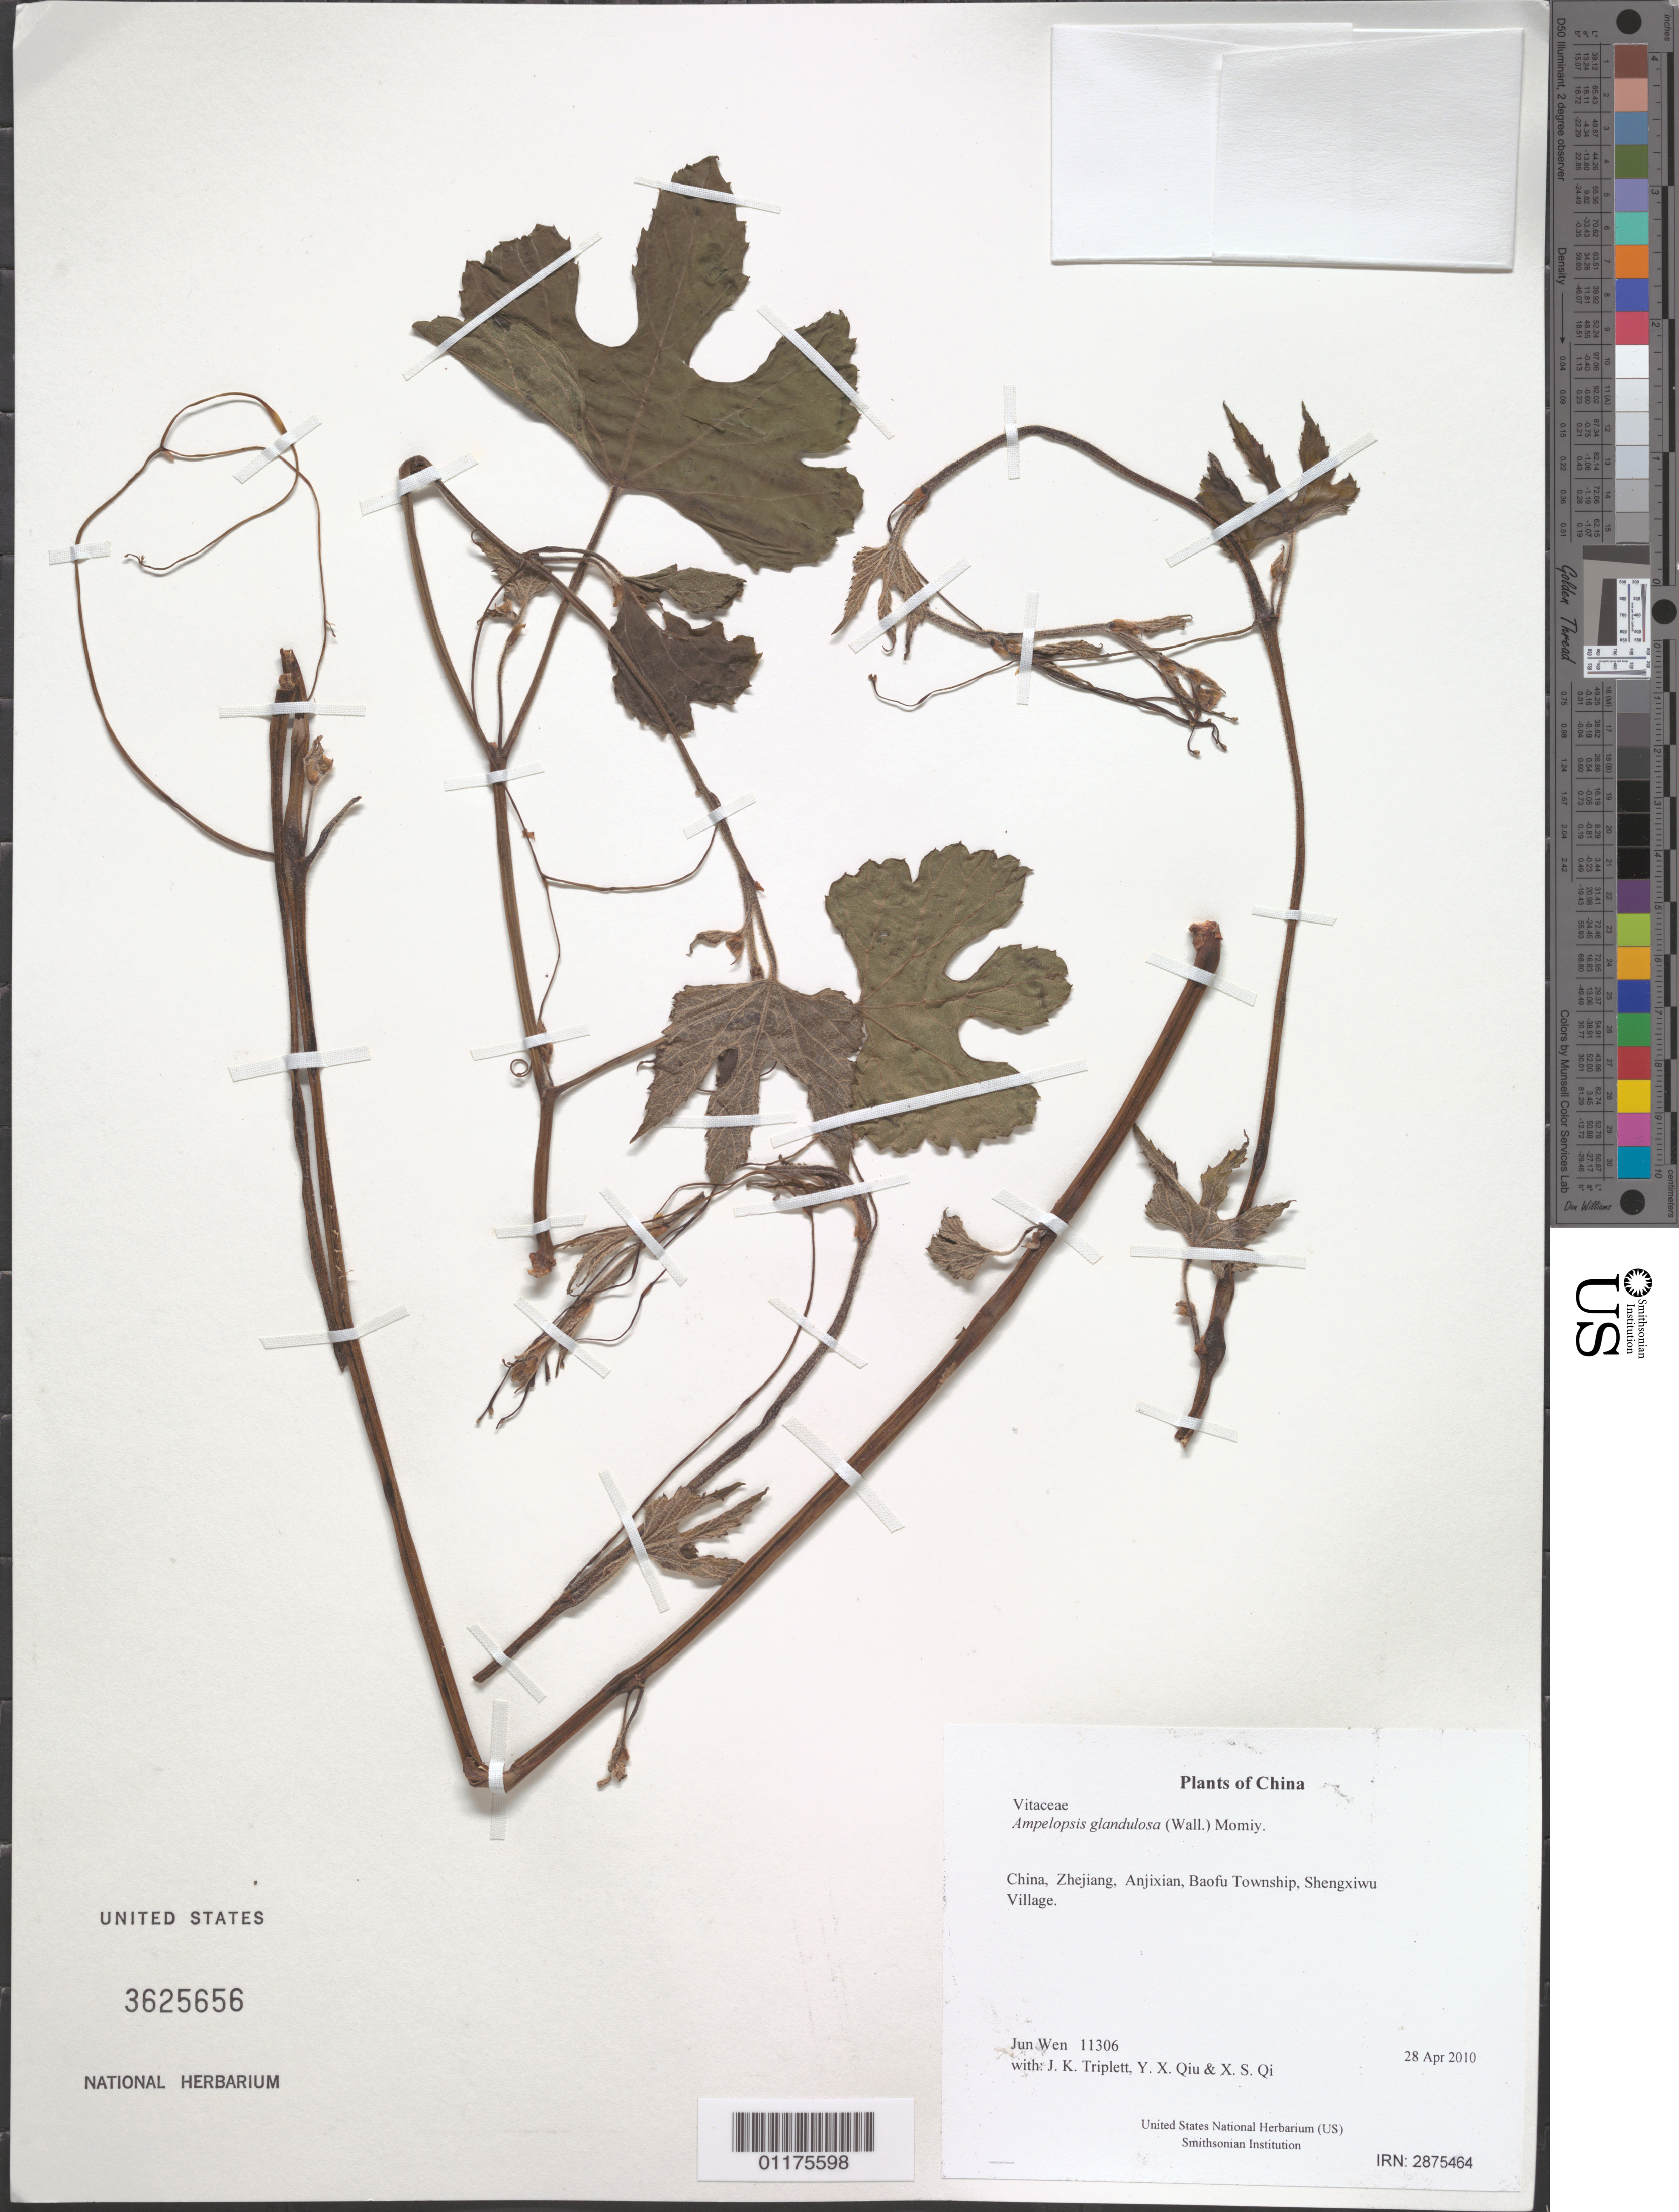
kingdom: Plantae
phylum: Tracheophyta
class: Magnoliopsida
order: Vitales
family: Vitaceae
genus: Ampelopsis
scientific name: Ampelopsis glandulosa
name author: (Wall.) Momiy.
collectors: J. Wen, J. K. Triplett, Y. X. Qiu & X. S. Qi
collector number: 11306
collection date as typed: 28 Apr 2010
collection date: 2010-04-28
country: China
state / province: Zhejiang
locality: Anjixian, Baofu Township, Shengxiwu Village.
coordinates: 30 23.976 N, 119 26.441 E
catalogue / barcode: US 3625656